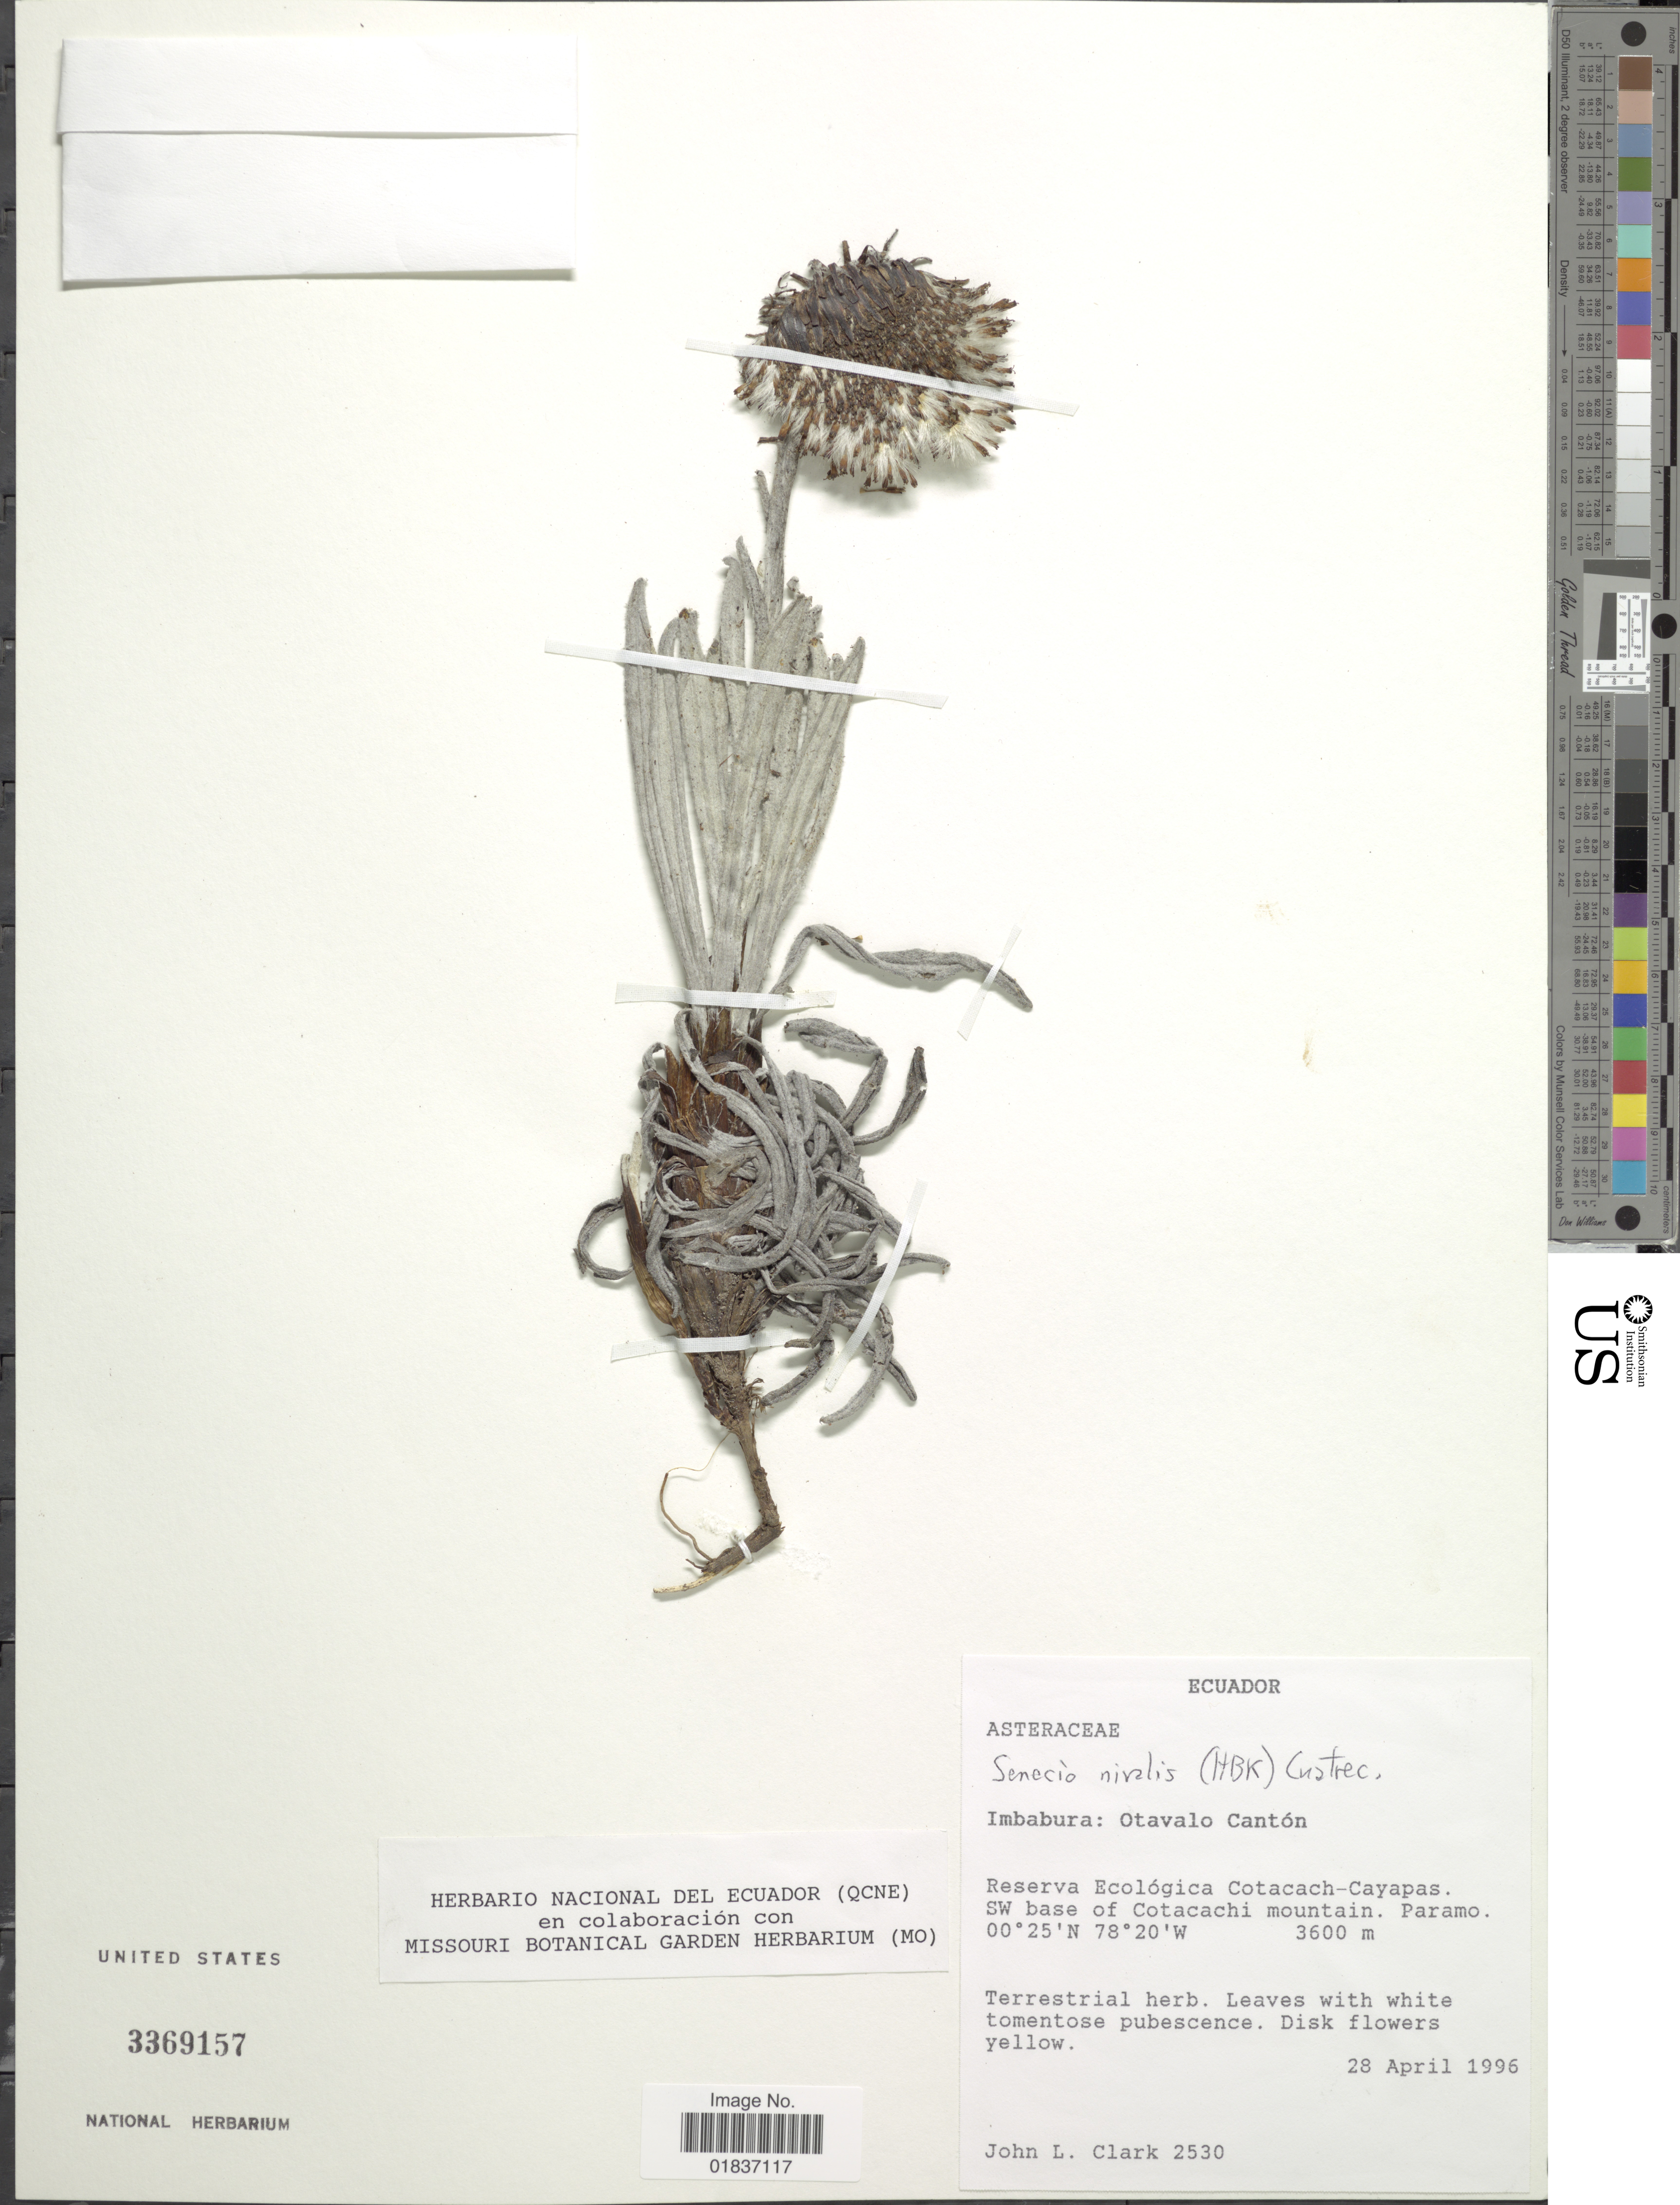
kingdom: Plantae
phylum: Tracheophyta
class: Magnoliopsida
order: Asterales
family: Asteraceae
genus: Senecio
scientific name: Senecio nivalis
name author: (Kunth) Cuatrec.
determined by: Salomon, Luciana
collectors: J. L. Clark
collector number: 2530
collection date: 1996-04-28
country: Ecuador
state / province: Imbabura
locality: Imbabura: Otavalo Canton. Reserva Ecologica Cotacach-Cayapas. SW base of Cotacachi mountain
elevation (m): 3600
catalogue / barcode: US 3369157